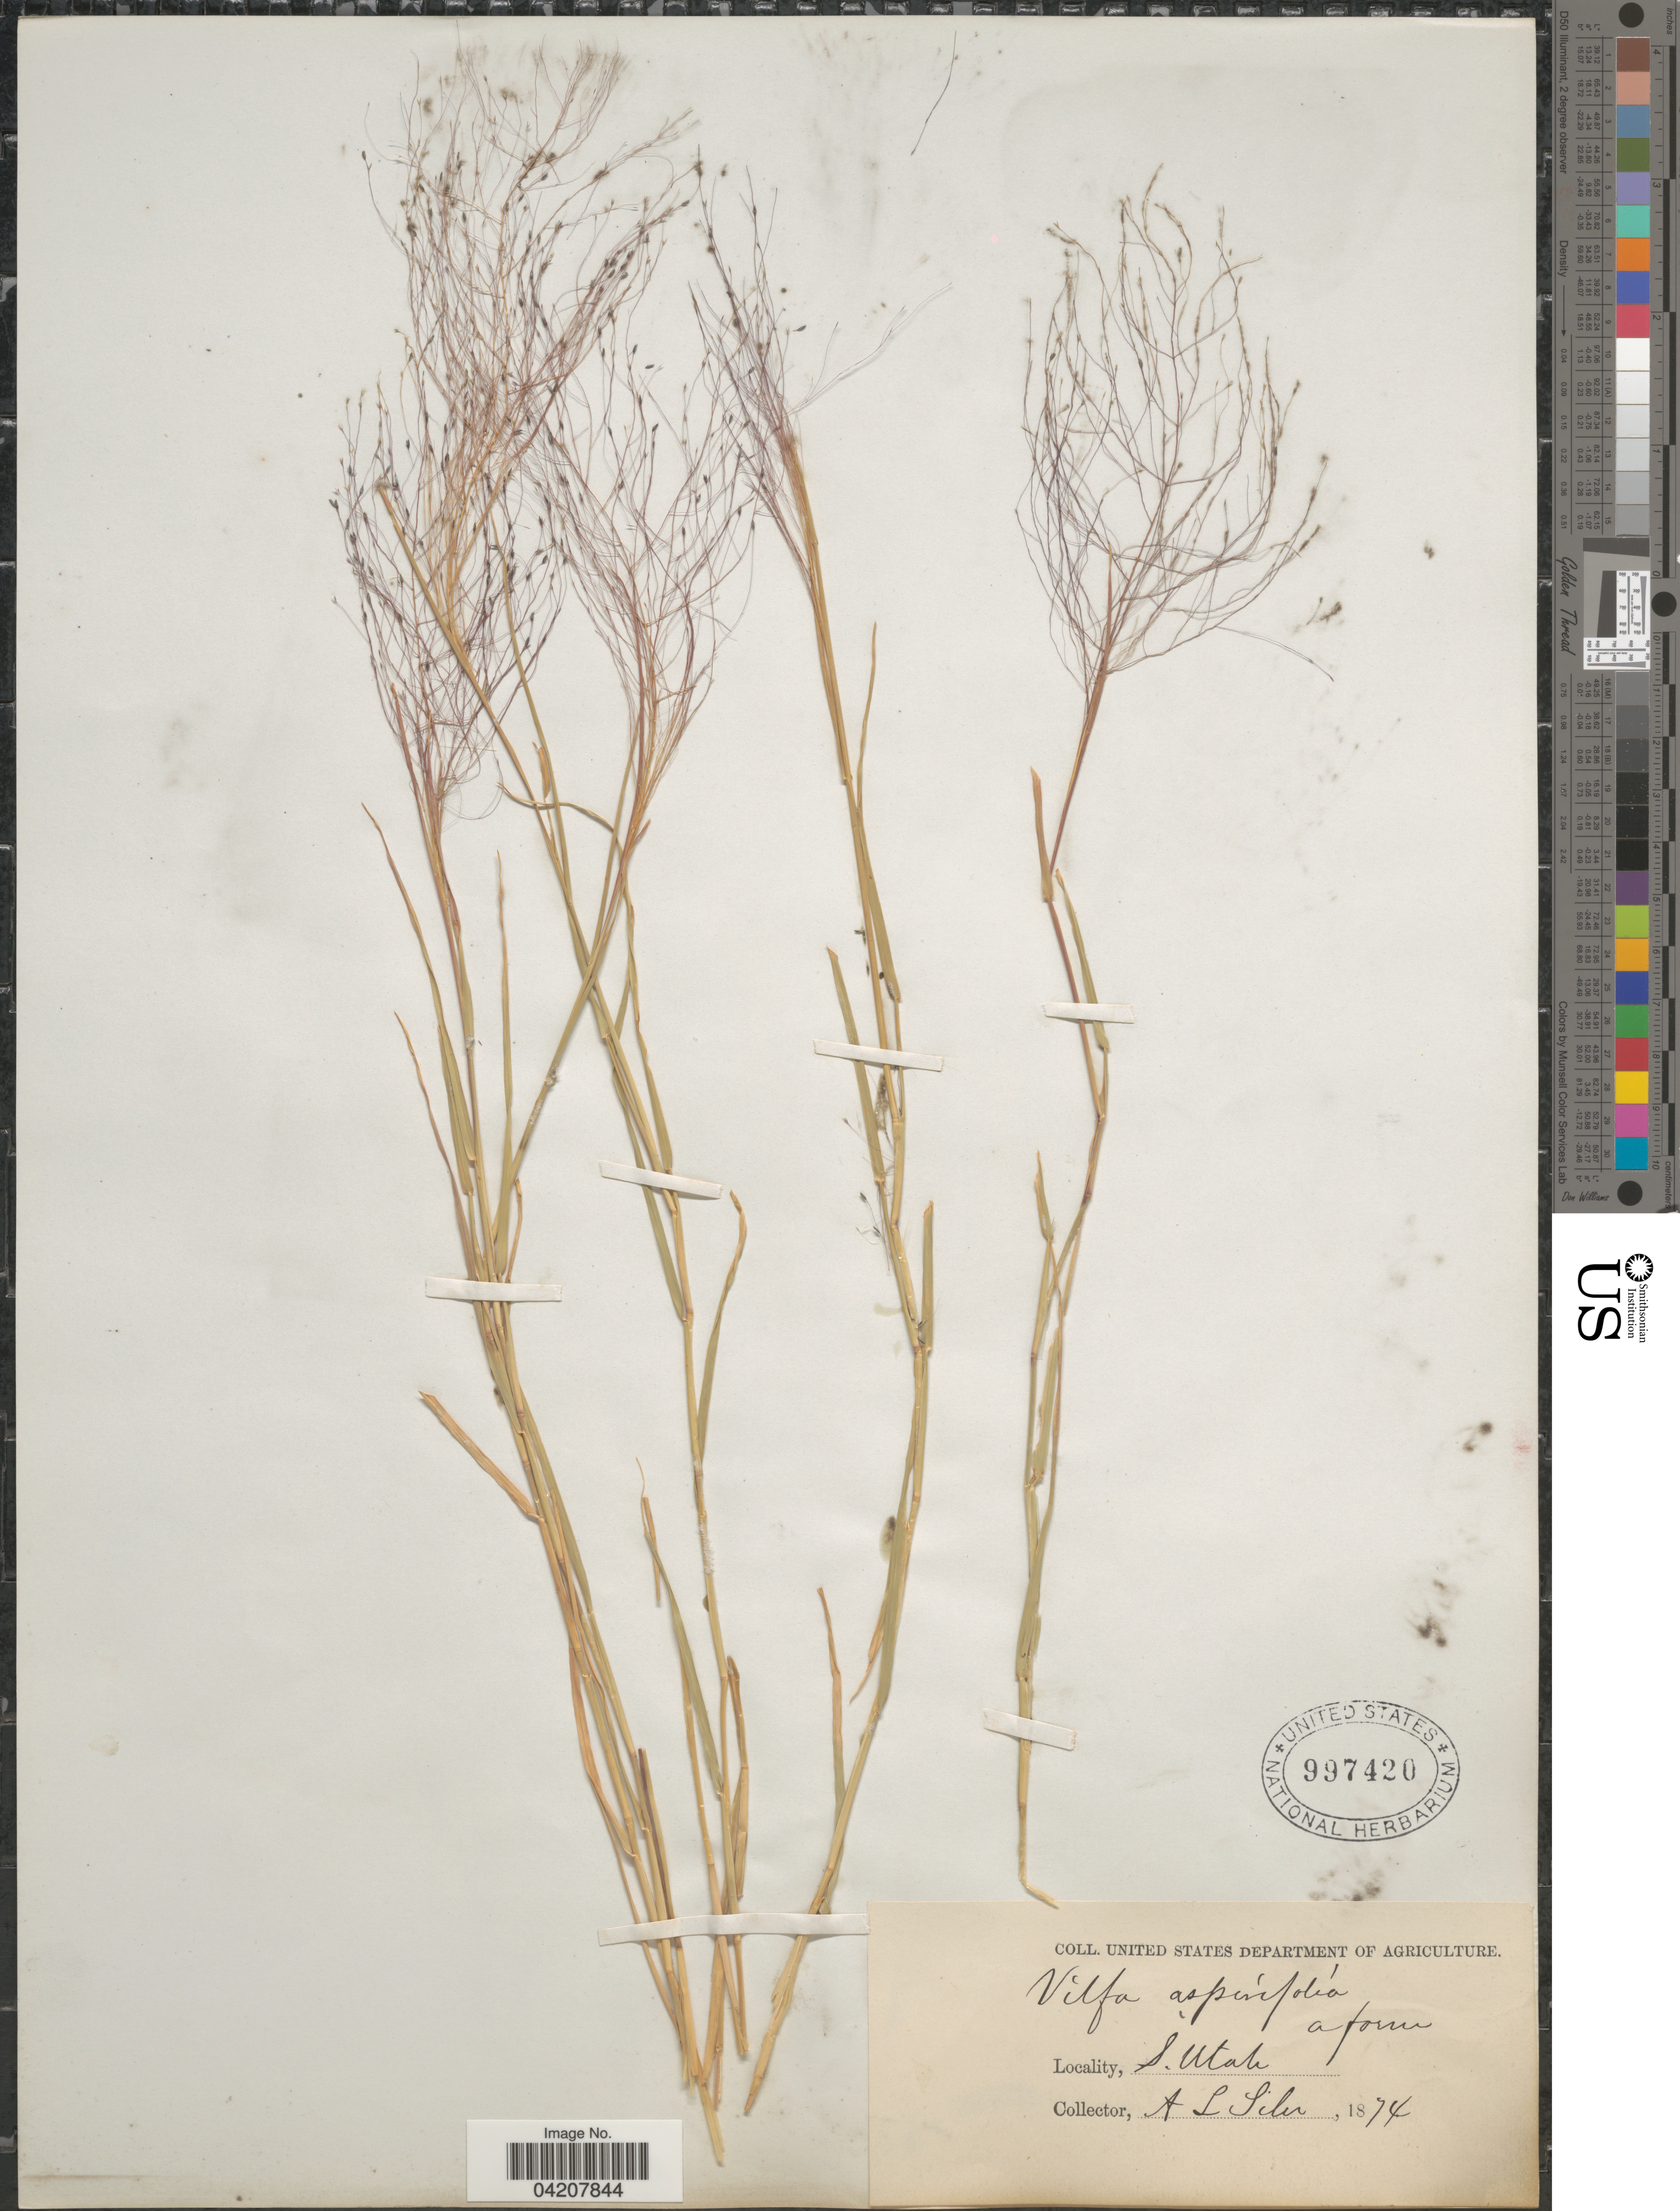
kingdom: Plantae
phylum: Tracheophyta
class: Liliopsida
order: Poales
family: Poaceae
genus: Muhlenbergia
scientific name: Muhlenbergia asperifolia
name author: (Nees & Meyen ex Trin.) Parodi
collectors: A. Siler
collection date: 1874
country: United States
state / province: Utah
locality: S. Utah.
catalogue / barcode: US 997420